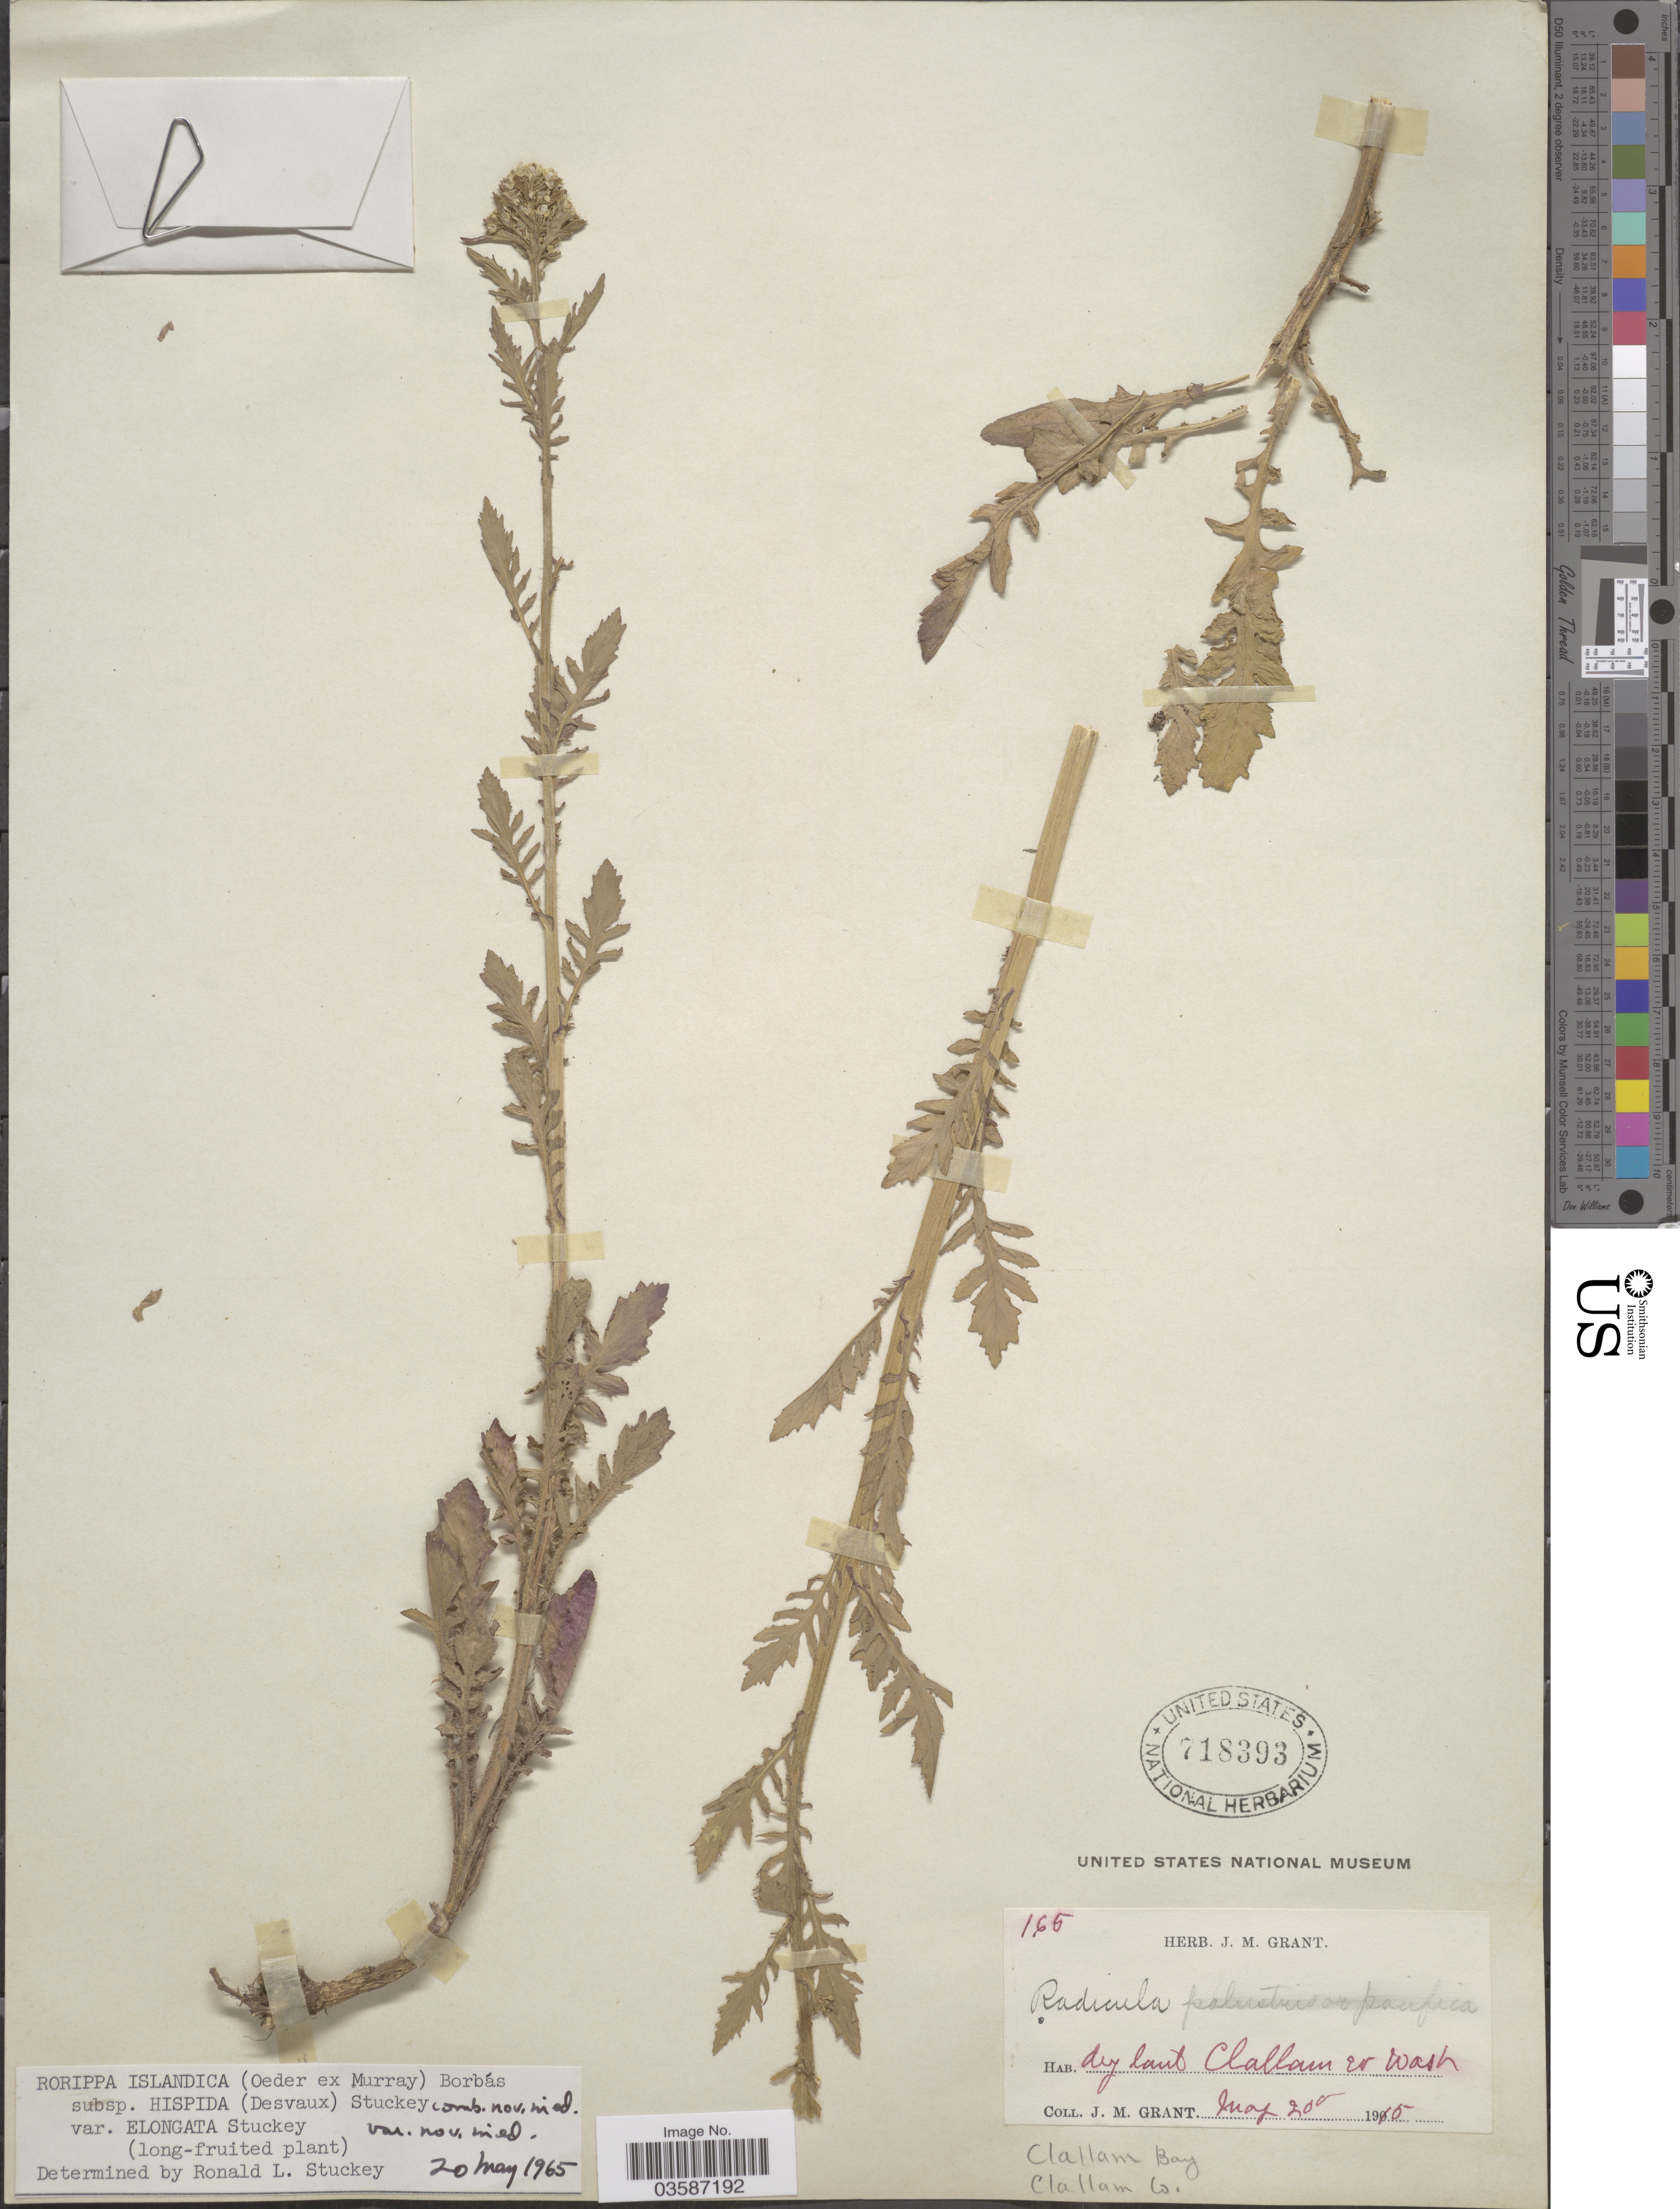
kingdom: Plantae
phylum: Tracheophyta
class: Magnoliopsida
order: Brassicales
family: Brassicaceae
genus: Rorippa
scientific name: Rorippa islandica var. elongata Stuckey var. nov. ined.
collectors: J. M. Grant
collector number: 165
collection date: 1915-05-20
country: United States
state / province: Washington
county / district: Clallam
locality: Clallam Co. Clallam Bay.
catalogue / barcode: US 718393